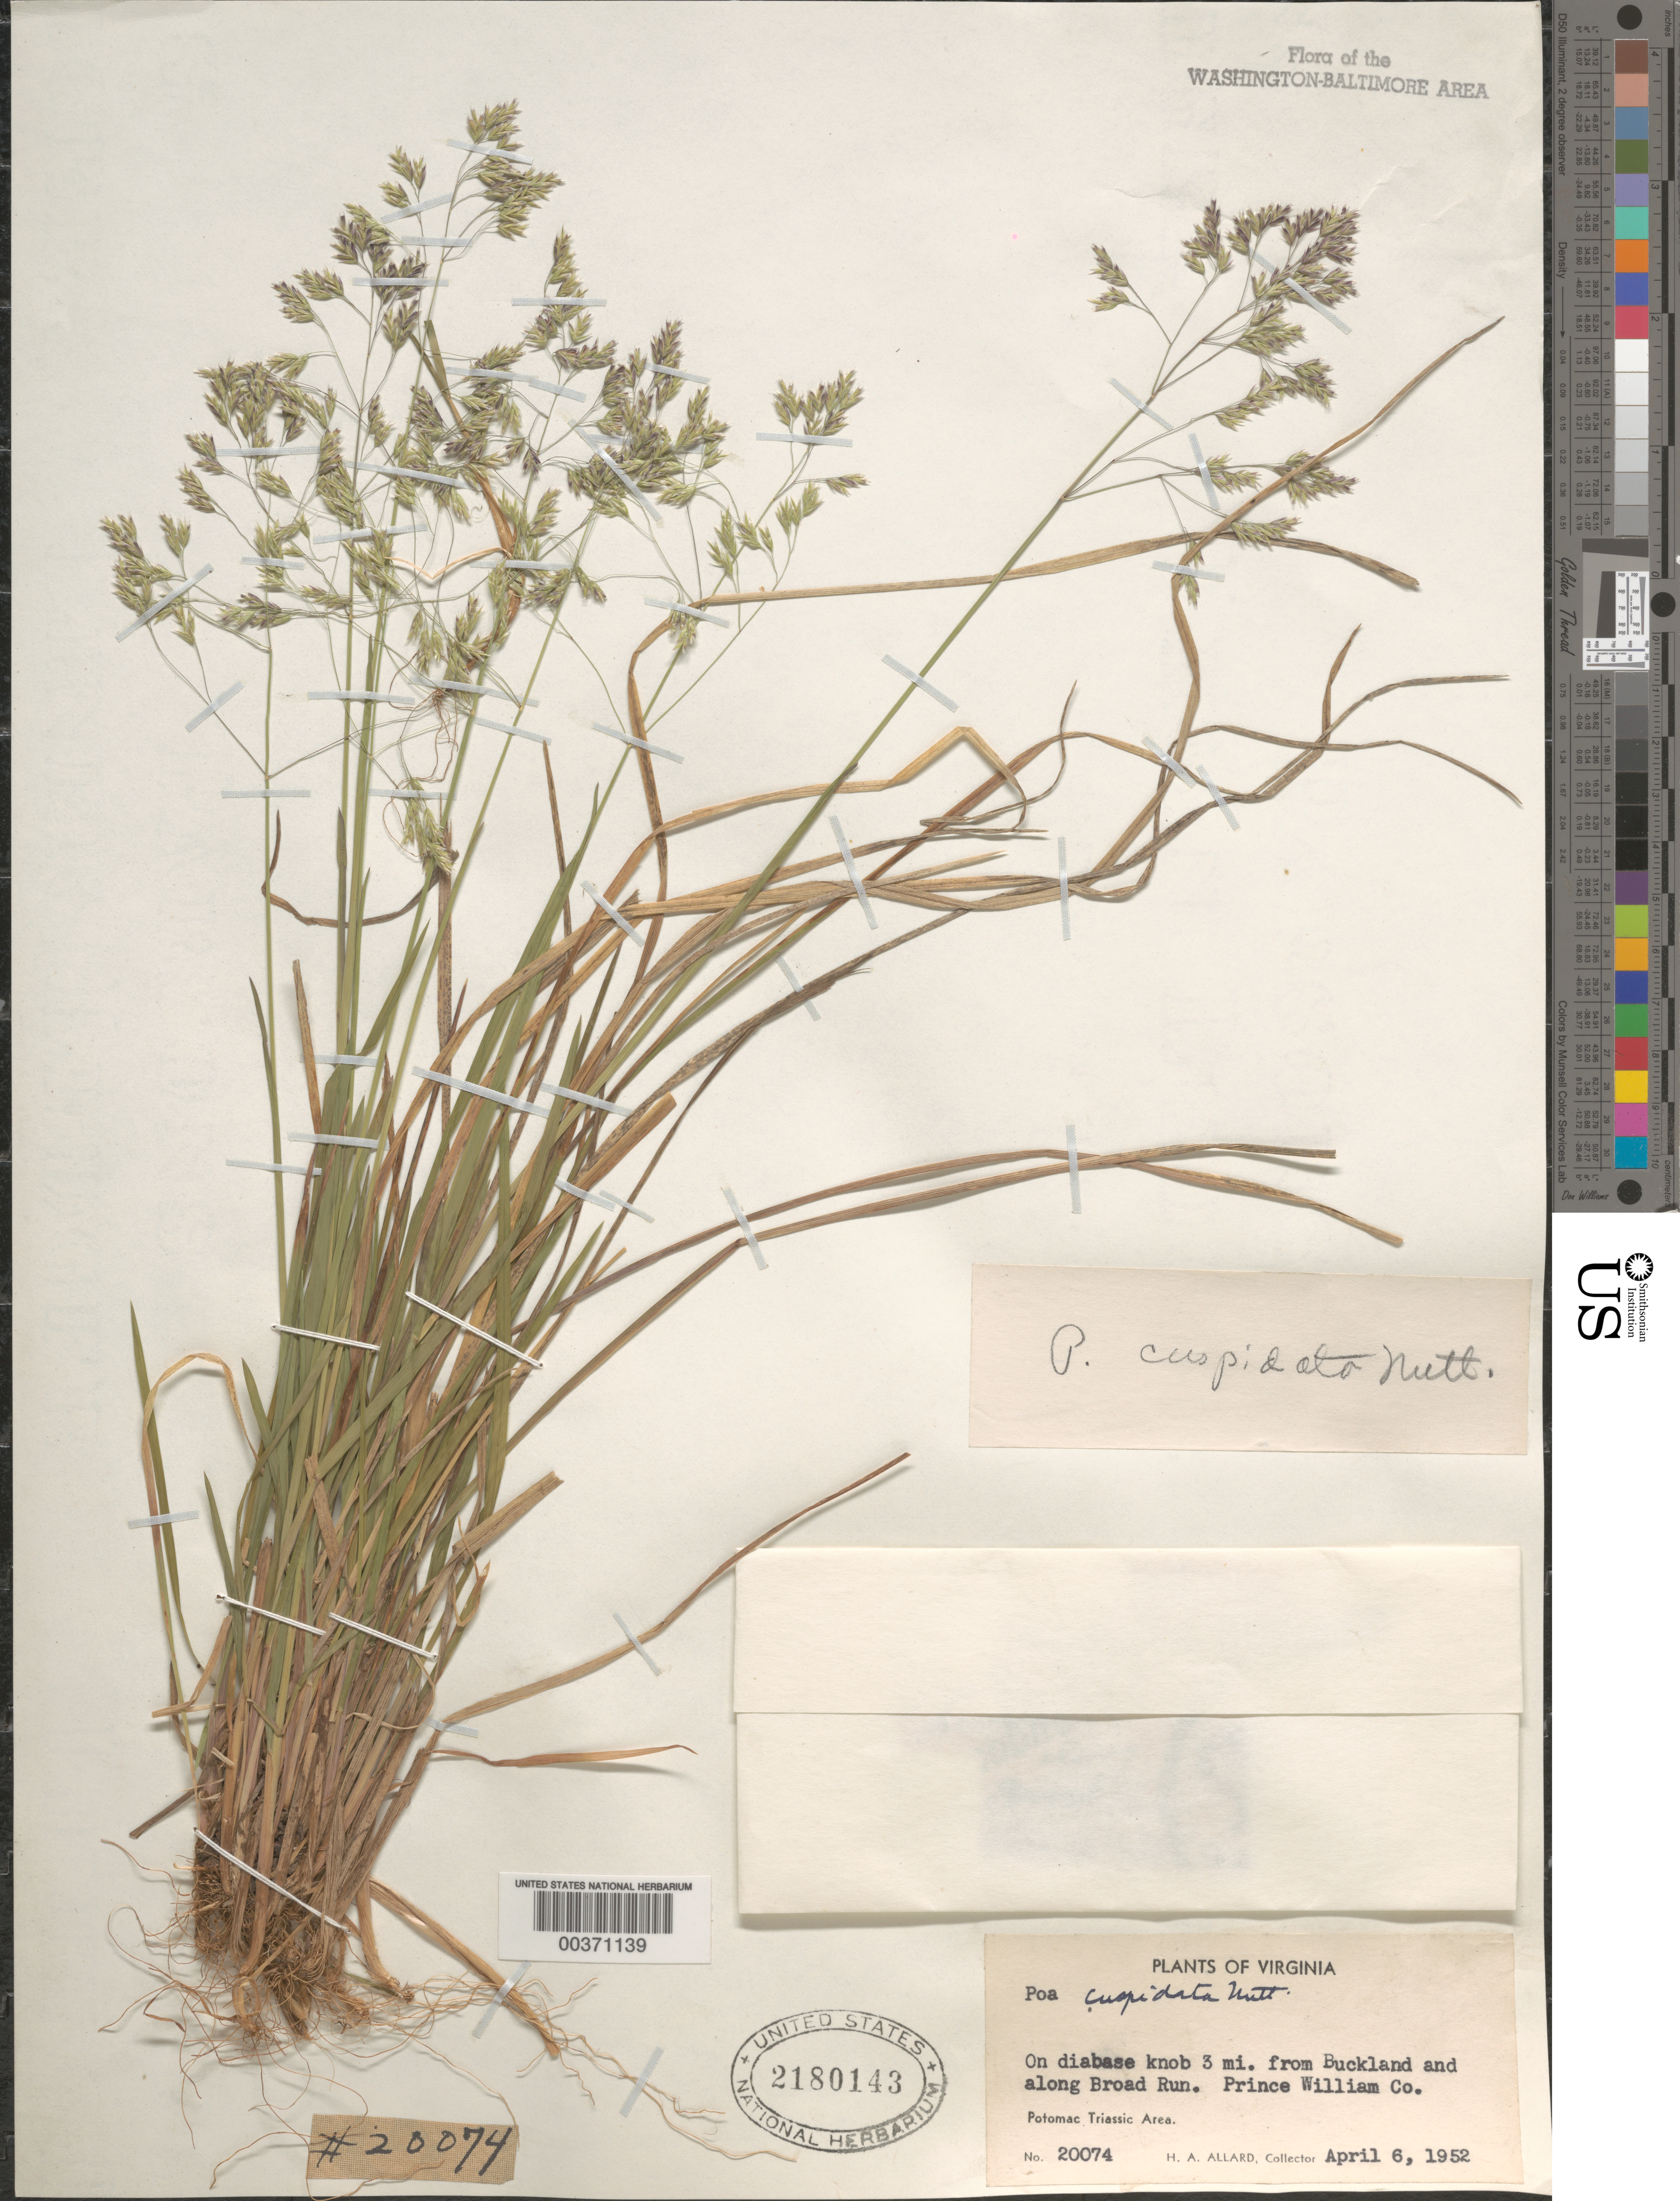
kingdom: Plantae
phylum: Tracheophyta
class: Liliopsida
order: Poales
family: Poaceae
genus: Poa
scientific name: Poa cuspidata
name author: Nutt.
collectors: H. A. Allard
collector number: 20074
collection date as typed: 06 Apr 1952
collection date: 1952-04-06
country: United States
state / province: Virginia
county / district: Prince William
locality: Buckland and Broad Run vicinity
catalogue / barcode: US 2180143